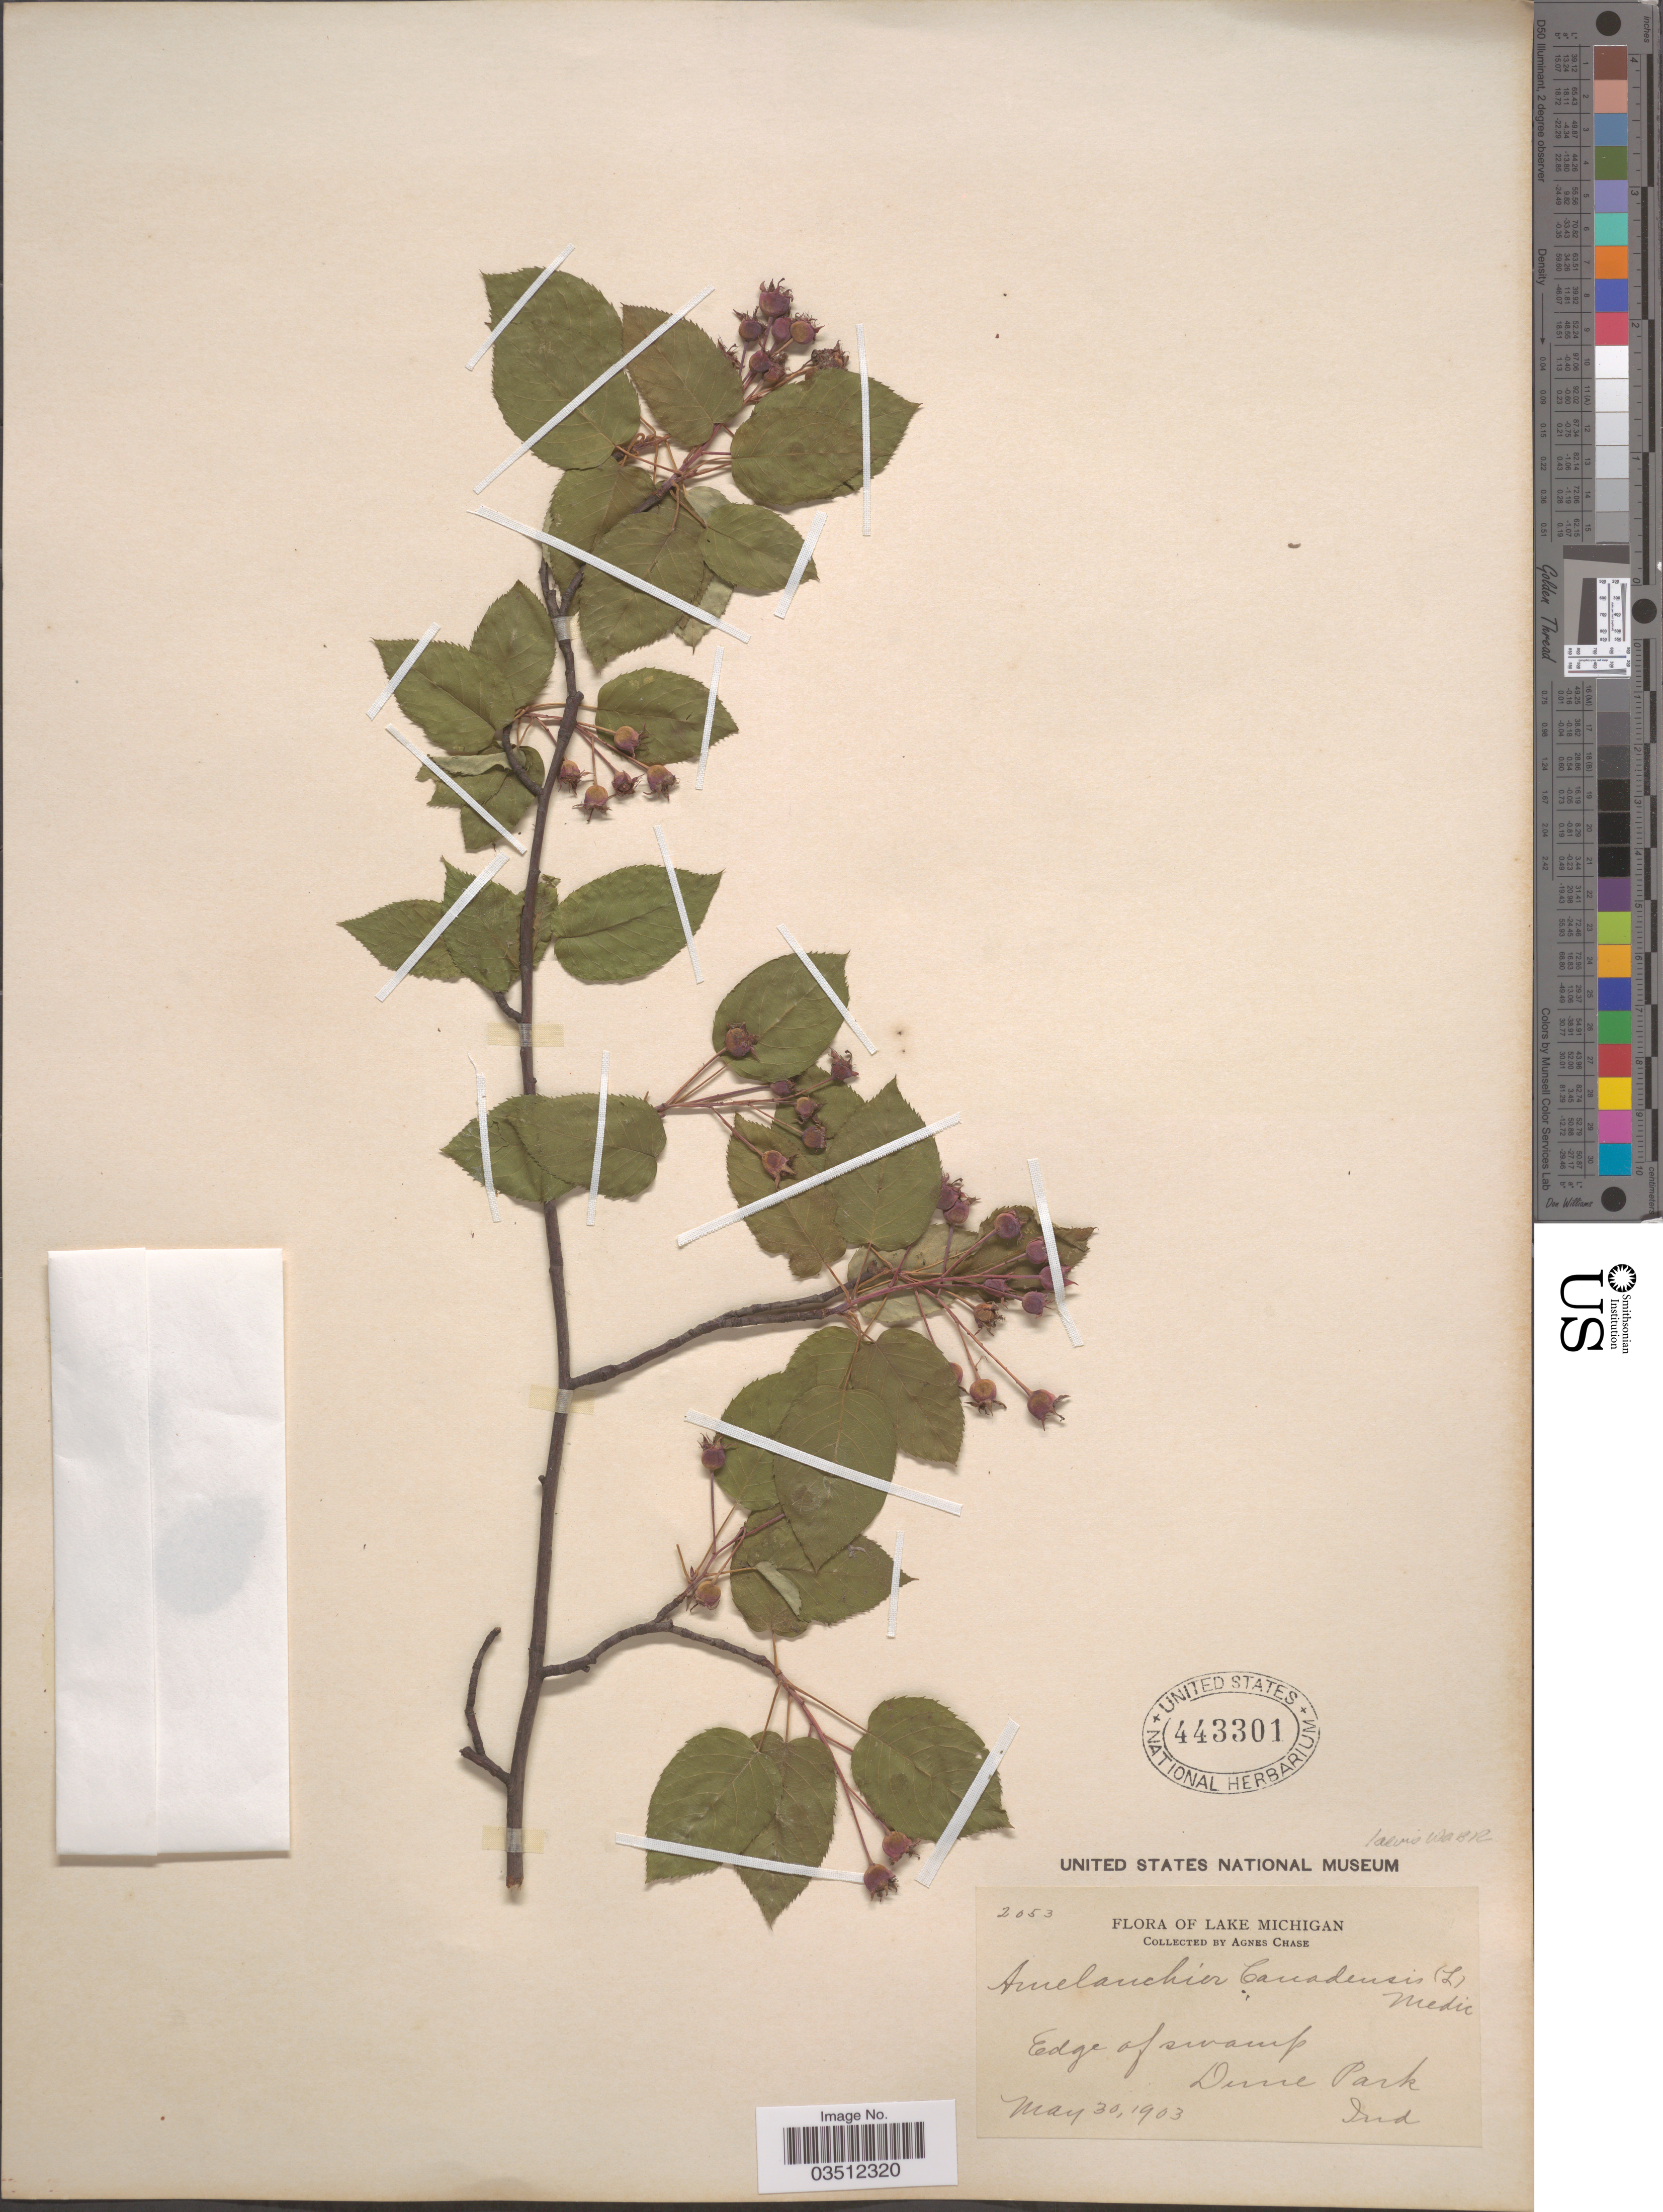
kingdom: Plantae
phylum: Tracheophyta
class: Magnoliopsida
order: Rosales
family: Rosaceae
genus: Amelanchier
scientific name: Amelanchier laevis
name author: Wiegand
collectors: A. Chase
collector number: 2053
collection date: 1903-05-30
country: United States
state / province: Indiana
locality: Lake Michigan. Edge of swamp Dune Park.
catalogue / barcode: US 443301